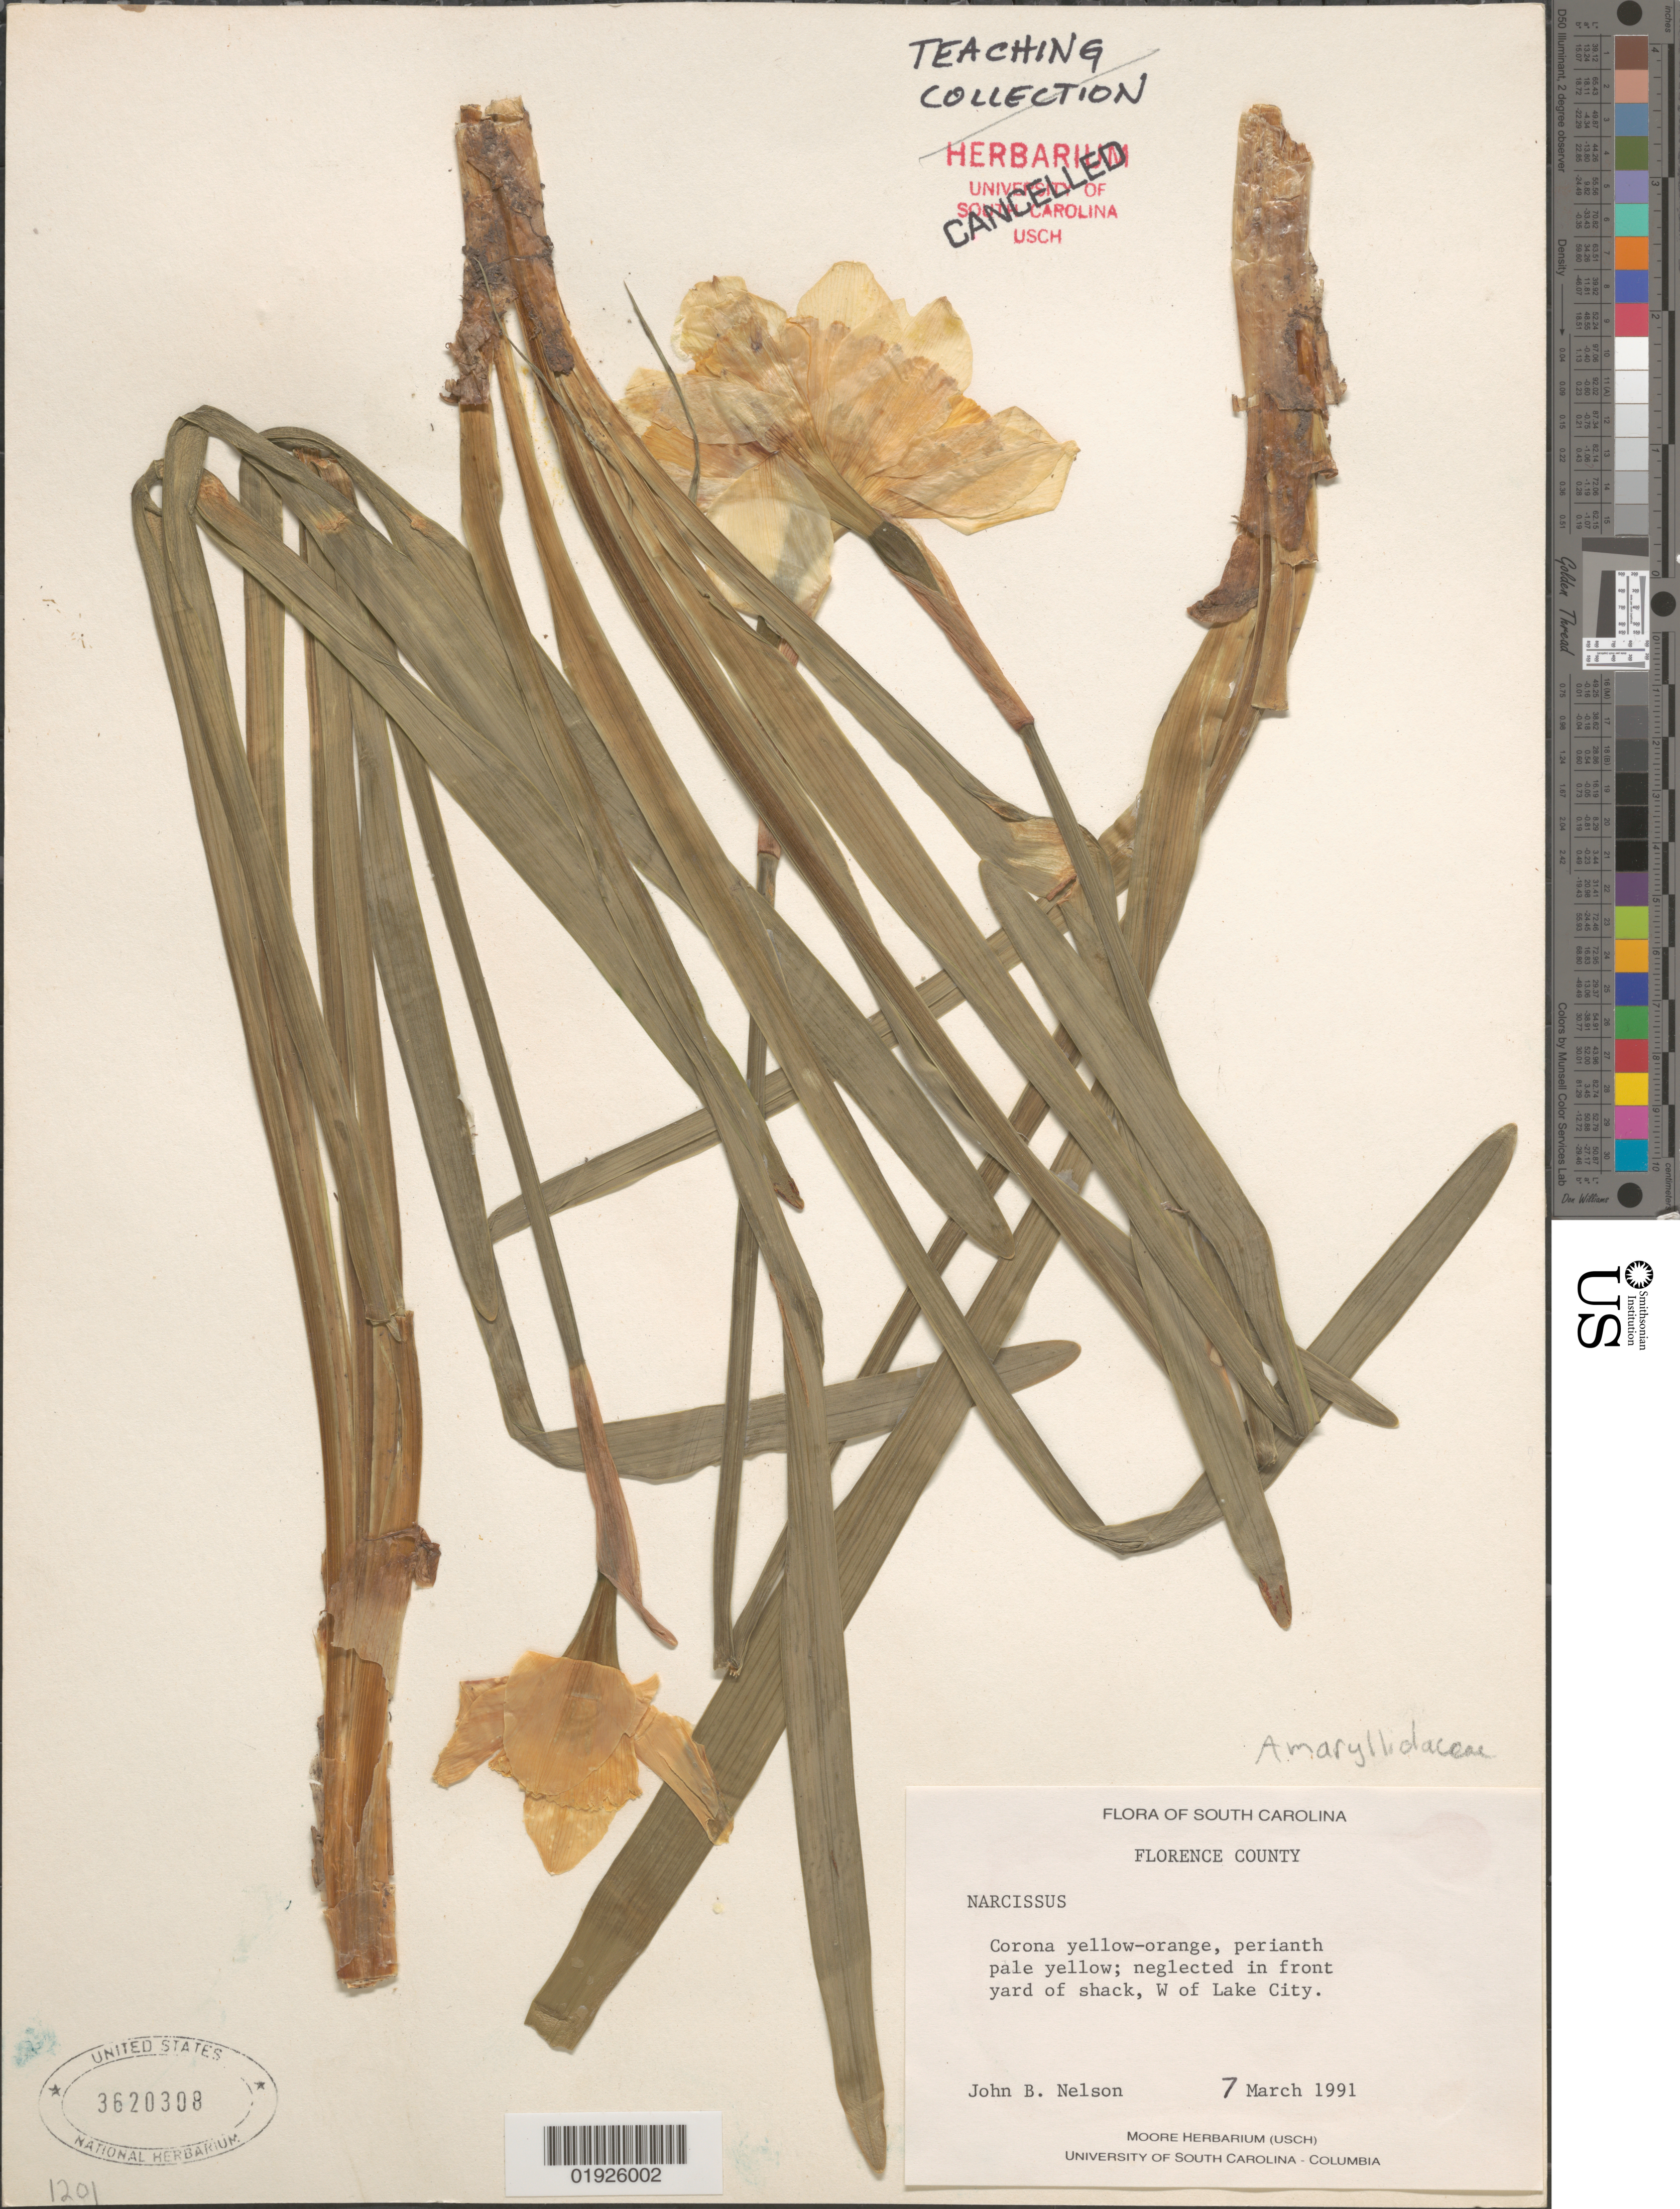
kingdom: Plantae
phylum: Tracheophyta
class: Liliopsida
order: Asparagales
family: Amaryllidaceae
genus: Narcissus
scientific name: Narcissus sp.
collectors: J. B. Nelson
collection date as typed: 7 March 1991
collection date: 1991-03-07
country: United States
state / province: South Carolina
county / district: Florence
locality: In front yard of shack, W of Lake City.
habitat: In front yard of shack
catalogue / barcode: US 3620308